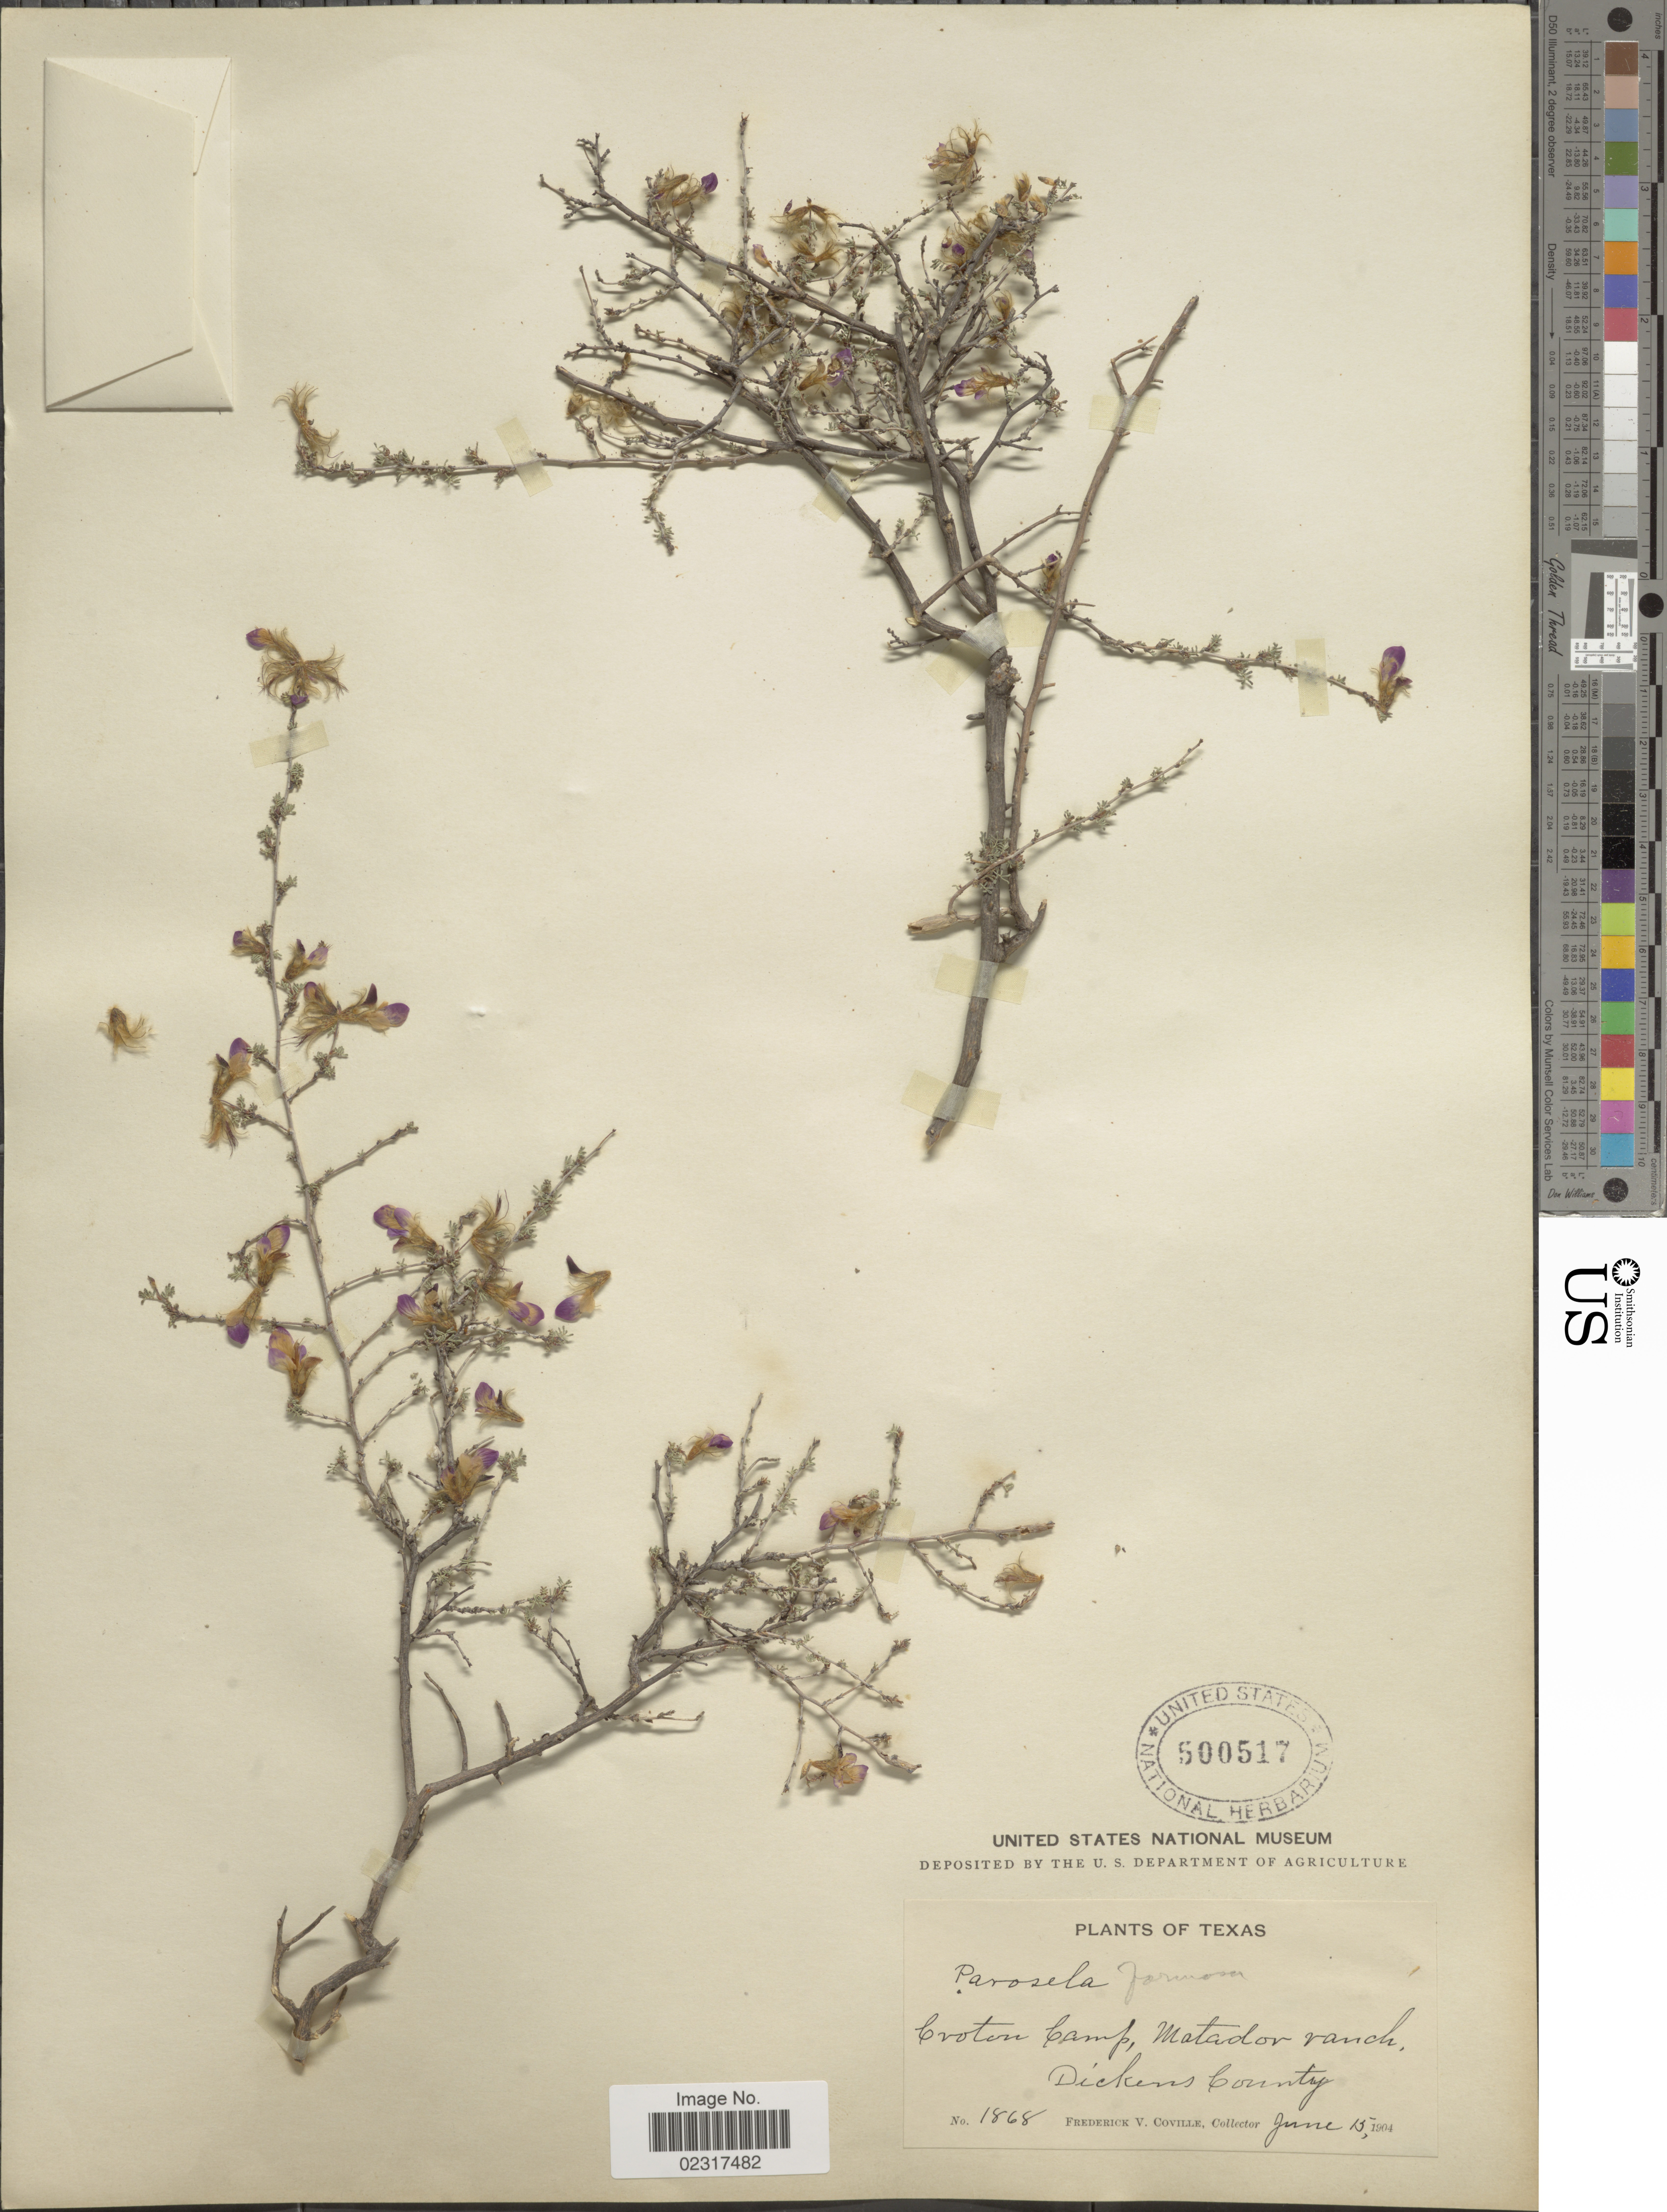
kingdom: Plantae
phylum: Tracheophyta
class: Magnoliopsida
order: Fabales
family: Fabaceae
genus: Dalea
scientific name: Dalea formosa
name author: Torr.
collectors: F. V. Coville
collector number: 1868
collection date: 1904-06-15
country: United States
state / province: Texas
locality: Croton Camp, Matador ranch, Dickens County.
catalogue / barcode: US 500517